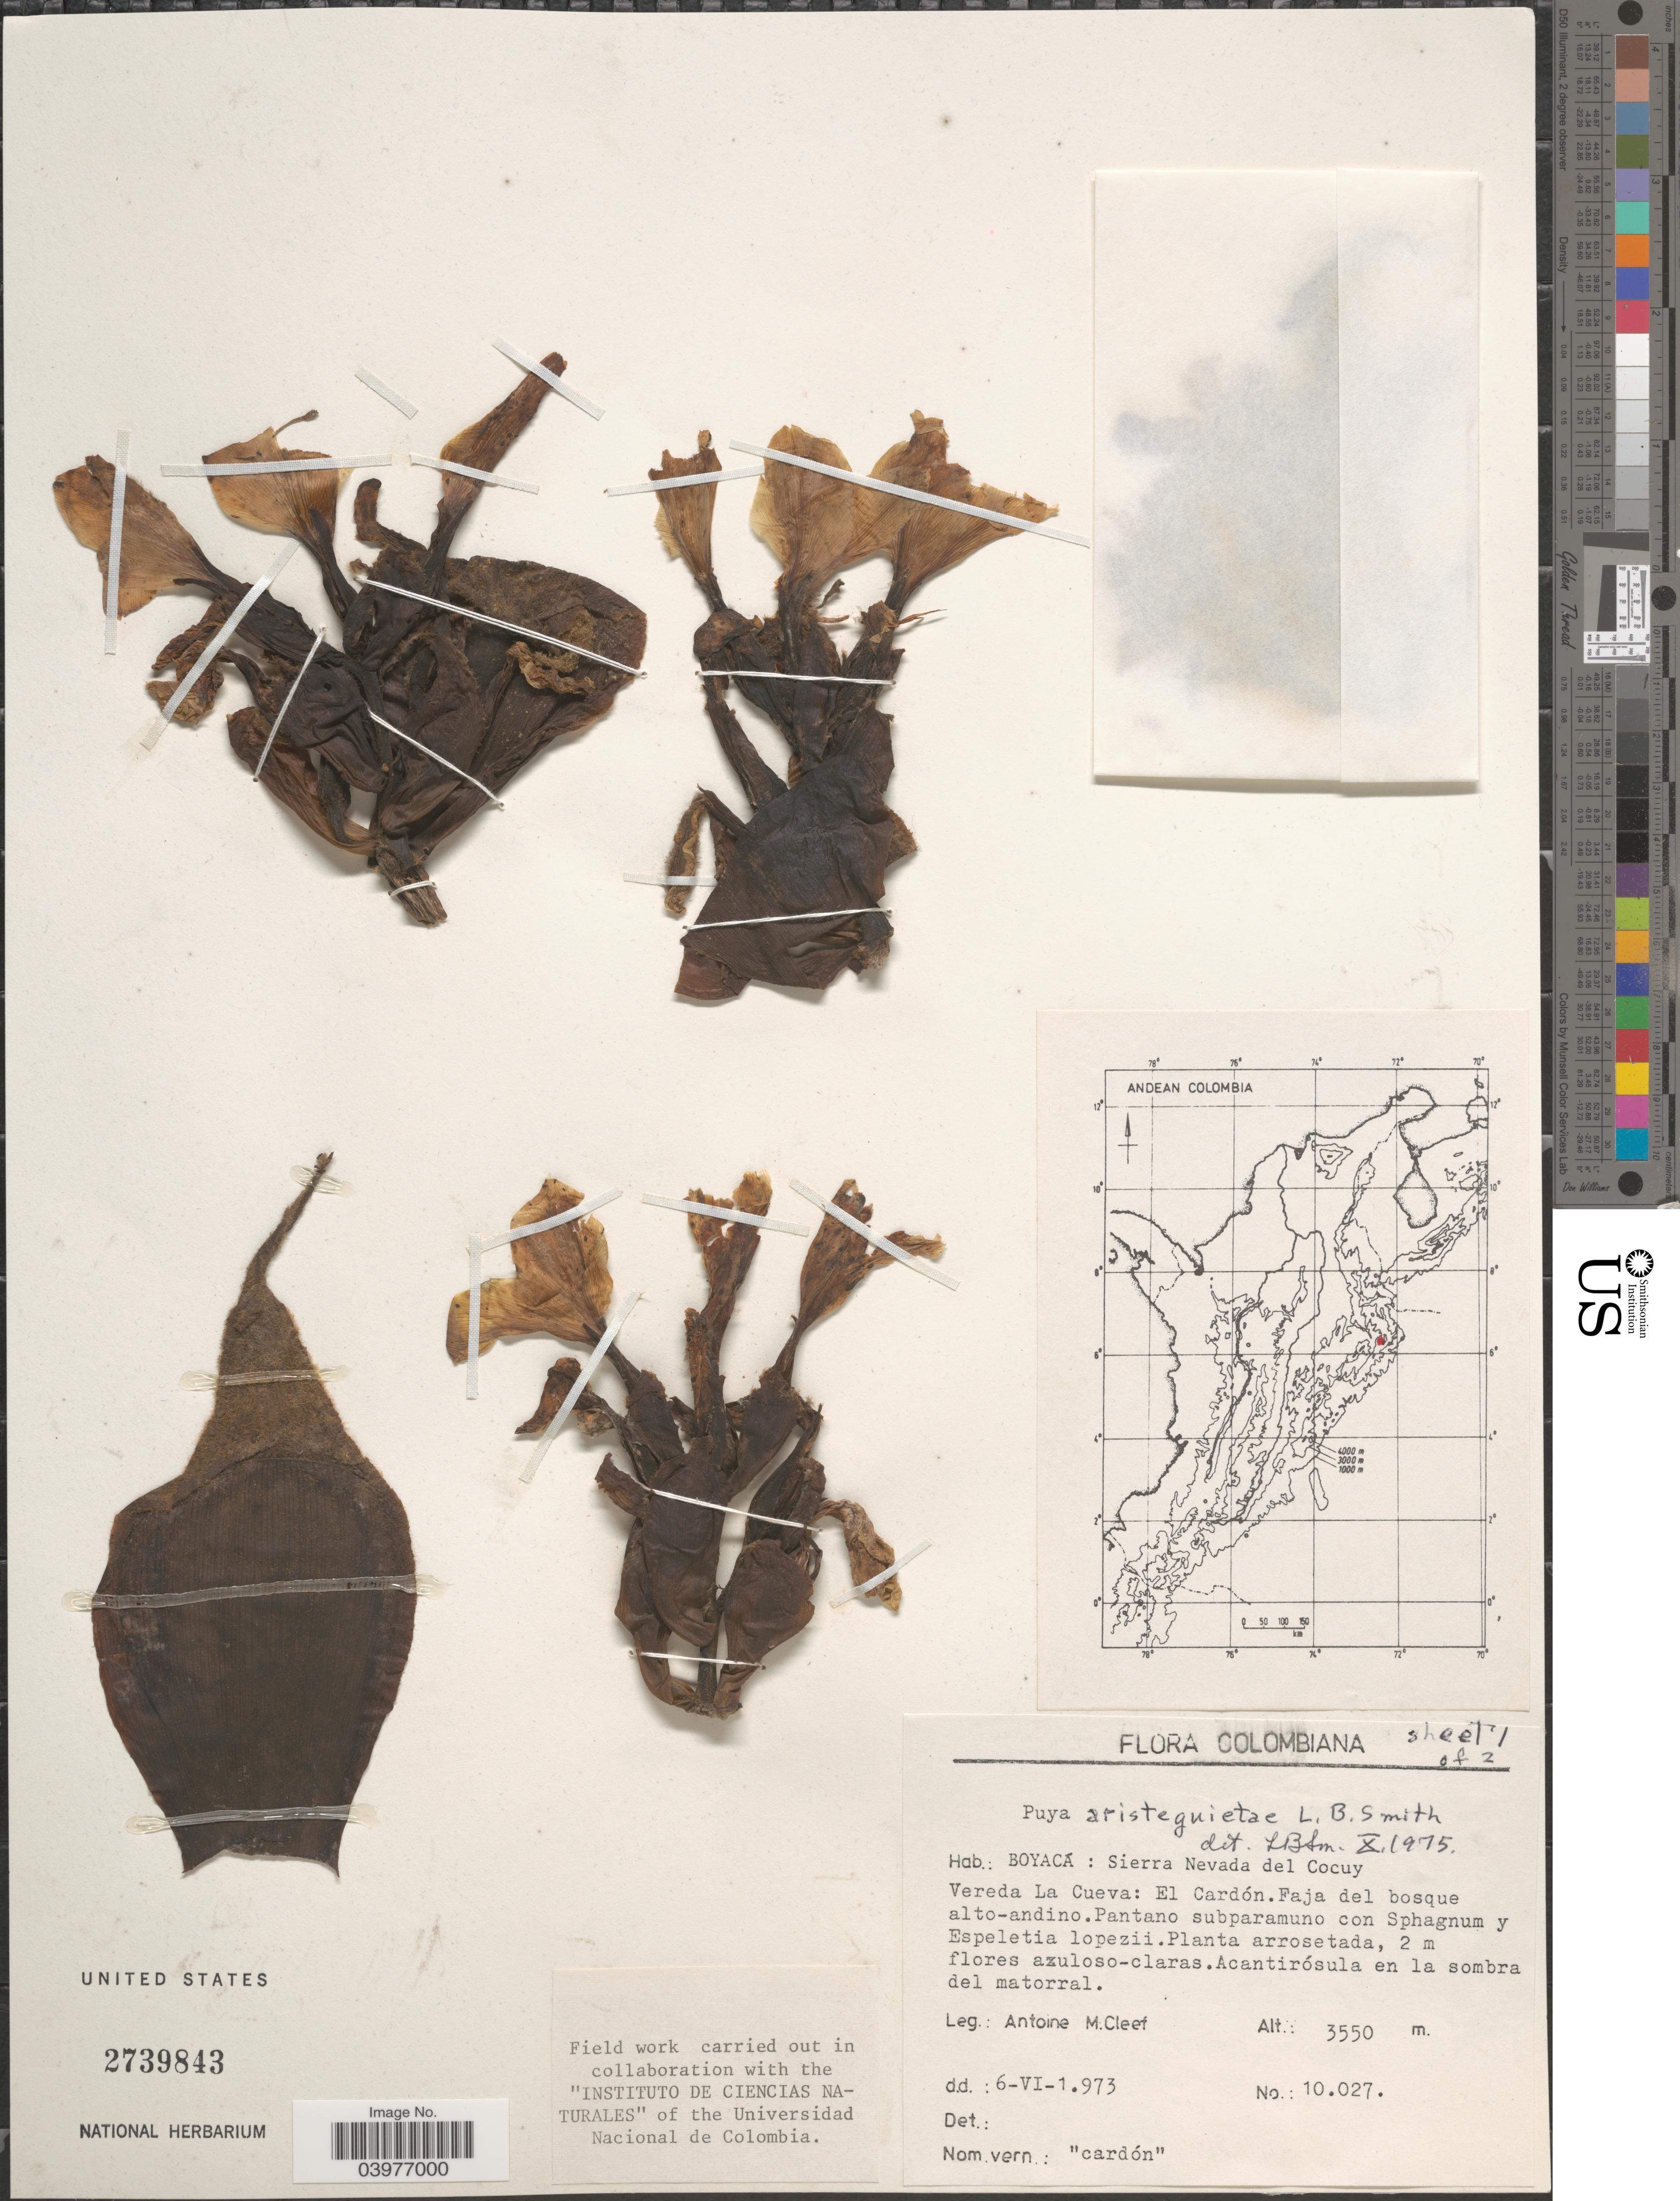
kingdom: Plantae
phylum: Tracheophyta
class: Liliopsida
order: Poales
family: Bromeliaceae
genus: Puya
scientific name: Puya aristeguietae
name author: L.B. Sm.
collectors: A. M. Cleef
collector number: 10027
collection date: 1973-06-06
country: Colombia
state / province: Boyacá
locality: Sierra Nevada del Cocuy. Vereda La Cueva: El Cardón.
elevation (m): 3550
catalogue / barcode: US 2739843